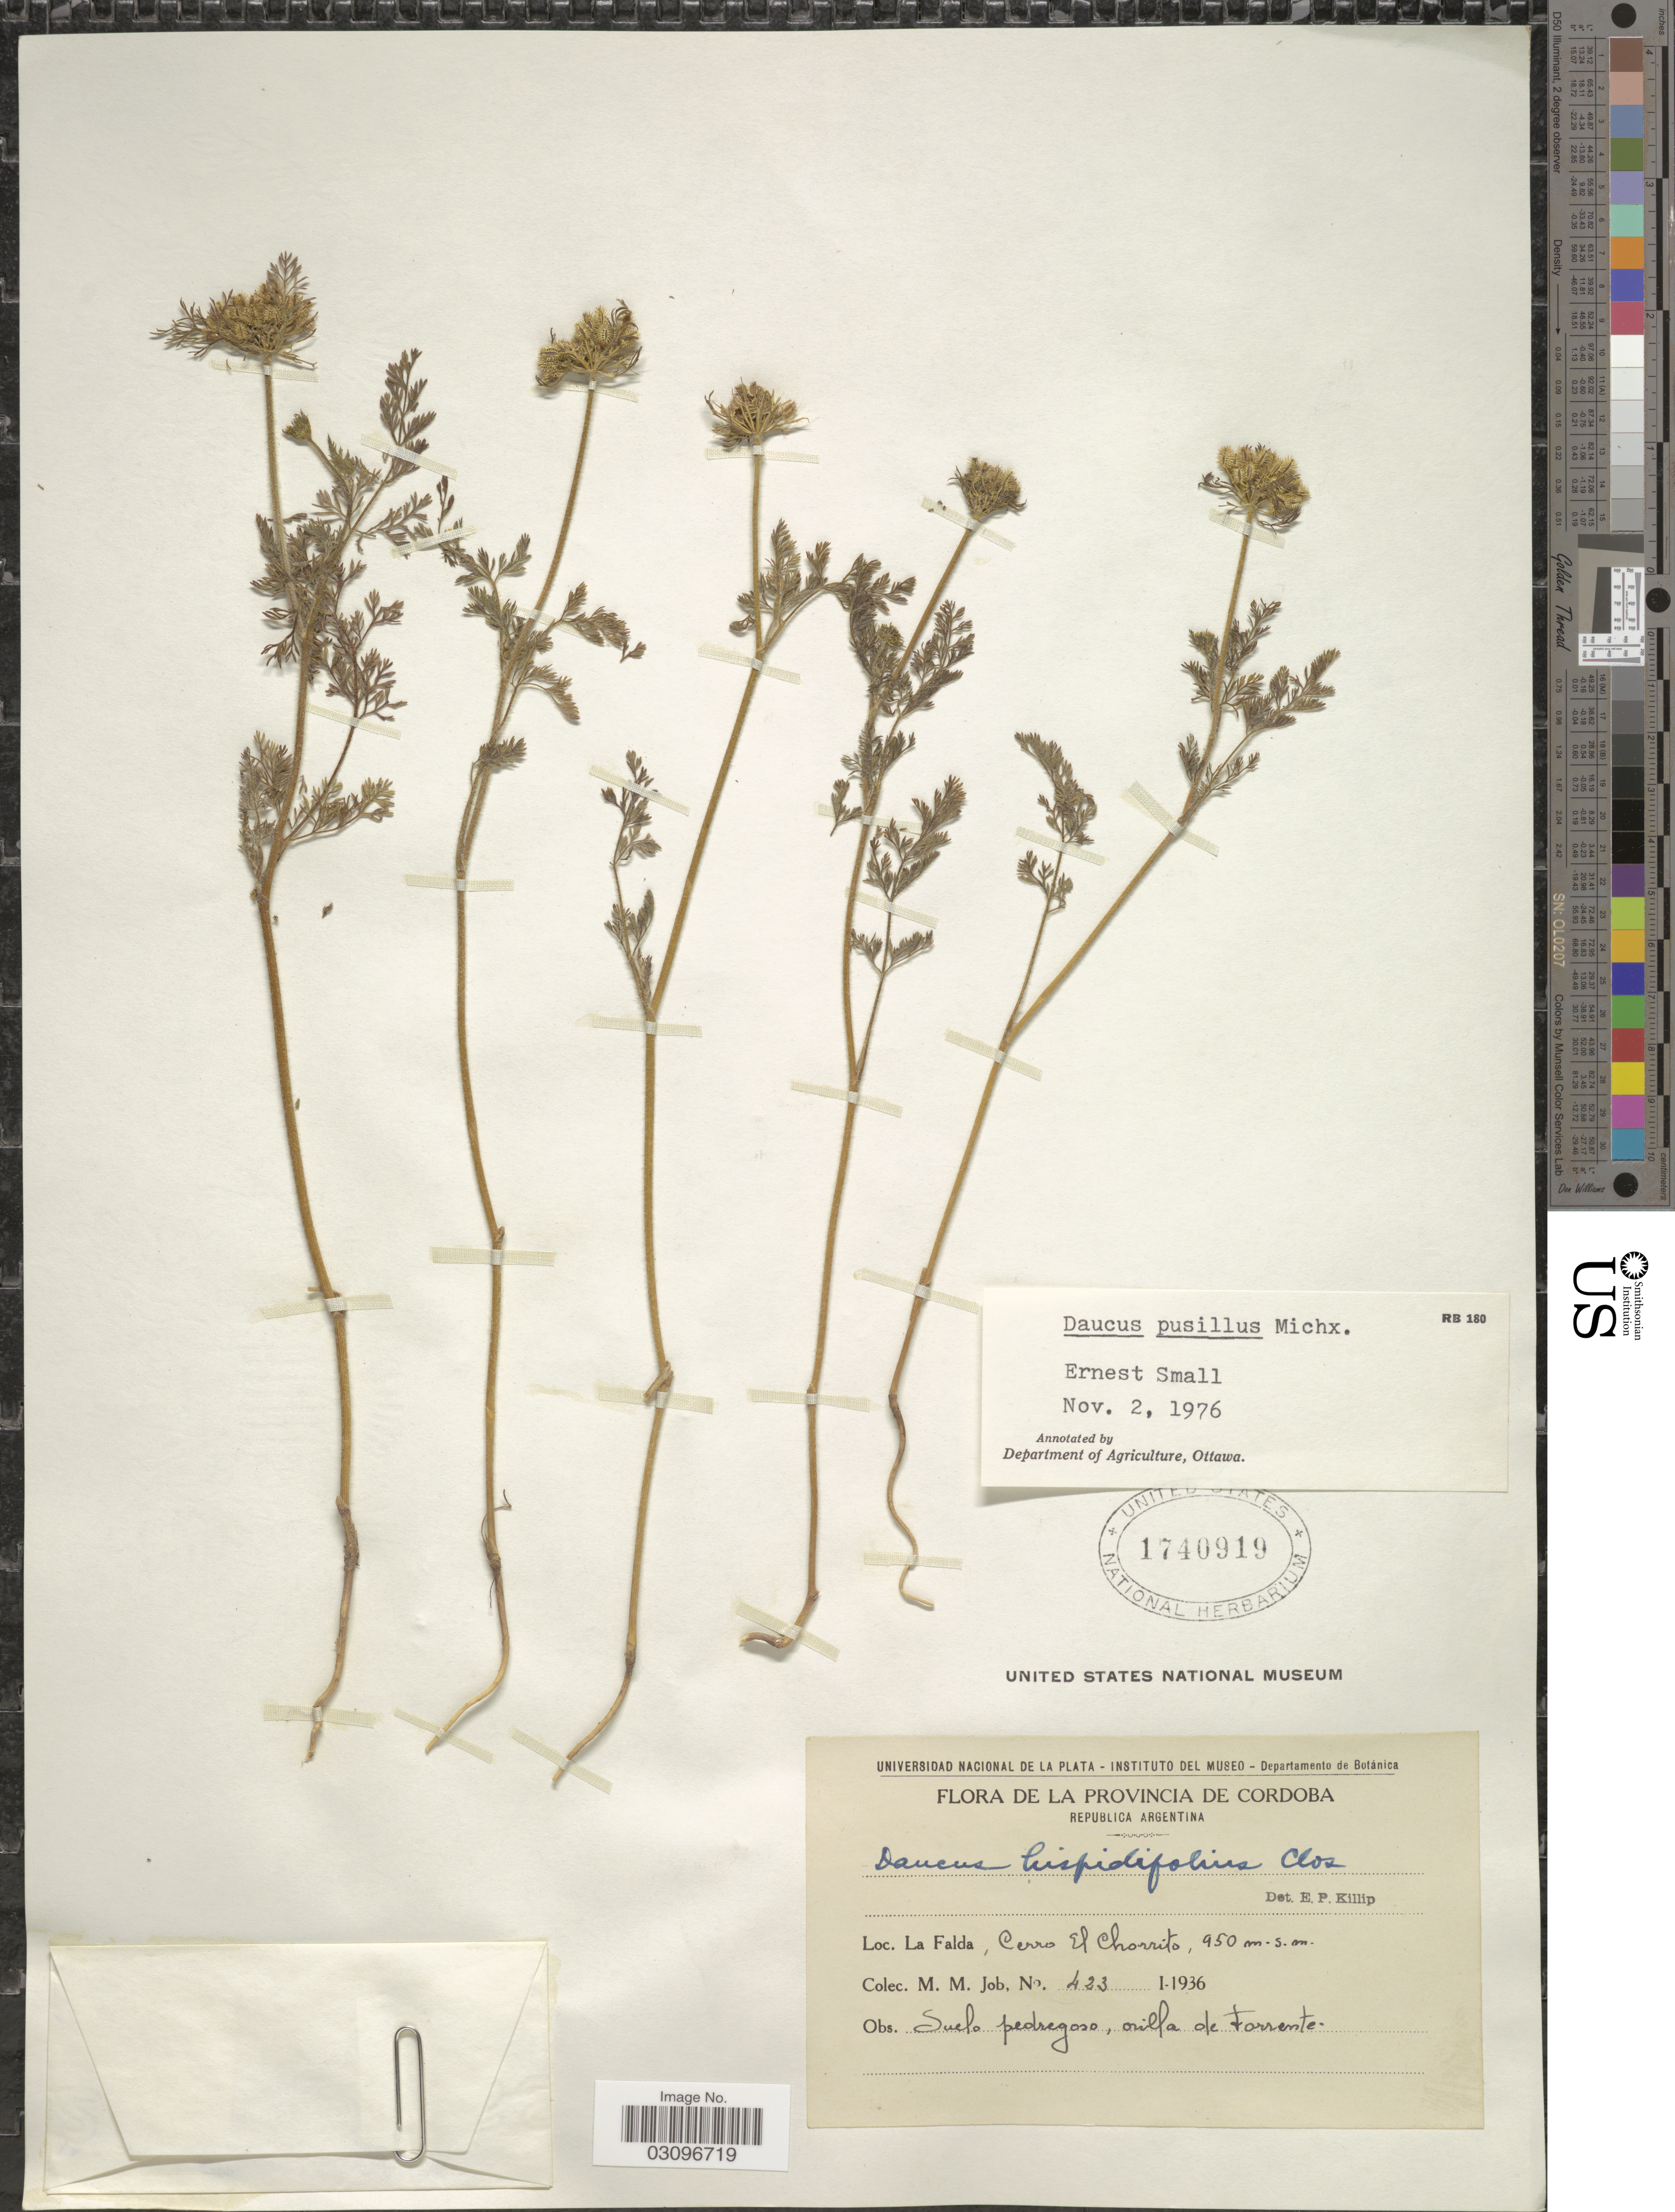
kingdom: Plantae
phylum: Tracheophyta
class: Magnoliopsida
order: Apiales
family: Apiaceae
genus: Daucus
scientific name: Daucus pusillus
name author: Michx.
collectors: M. Job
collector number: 423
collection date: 1936-01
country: Argentina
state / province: Cordoba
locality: La Falda, Cerro El Chorrito.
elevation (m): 950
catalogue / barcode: US 1740919